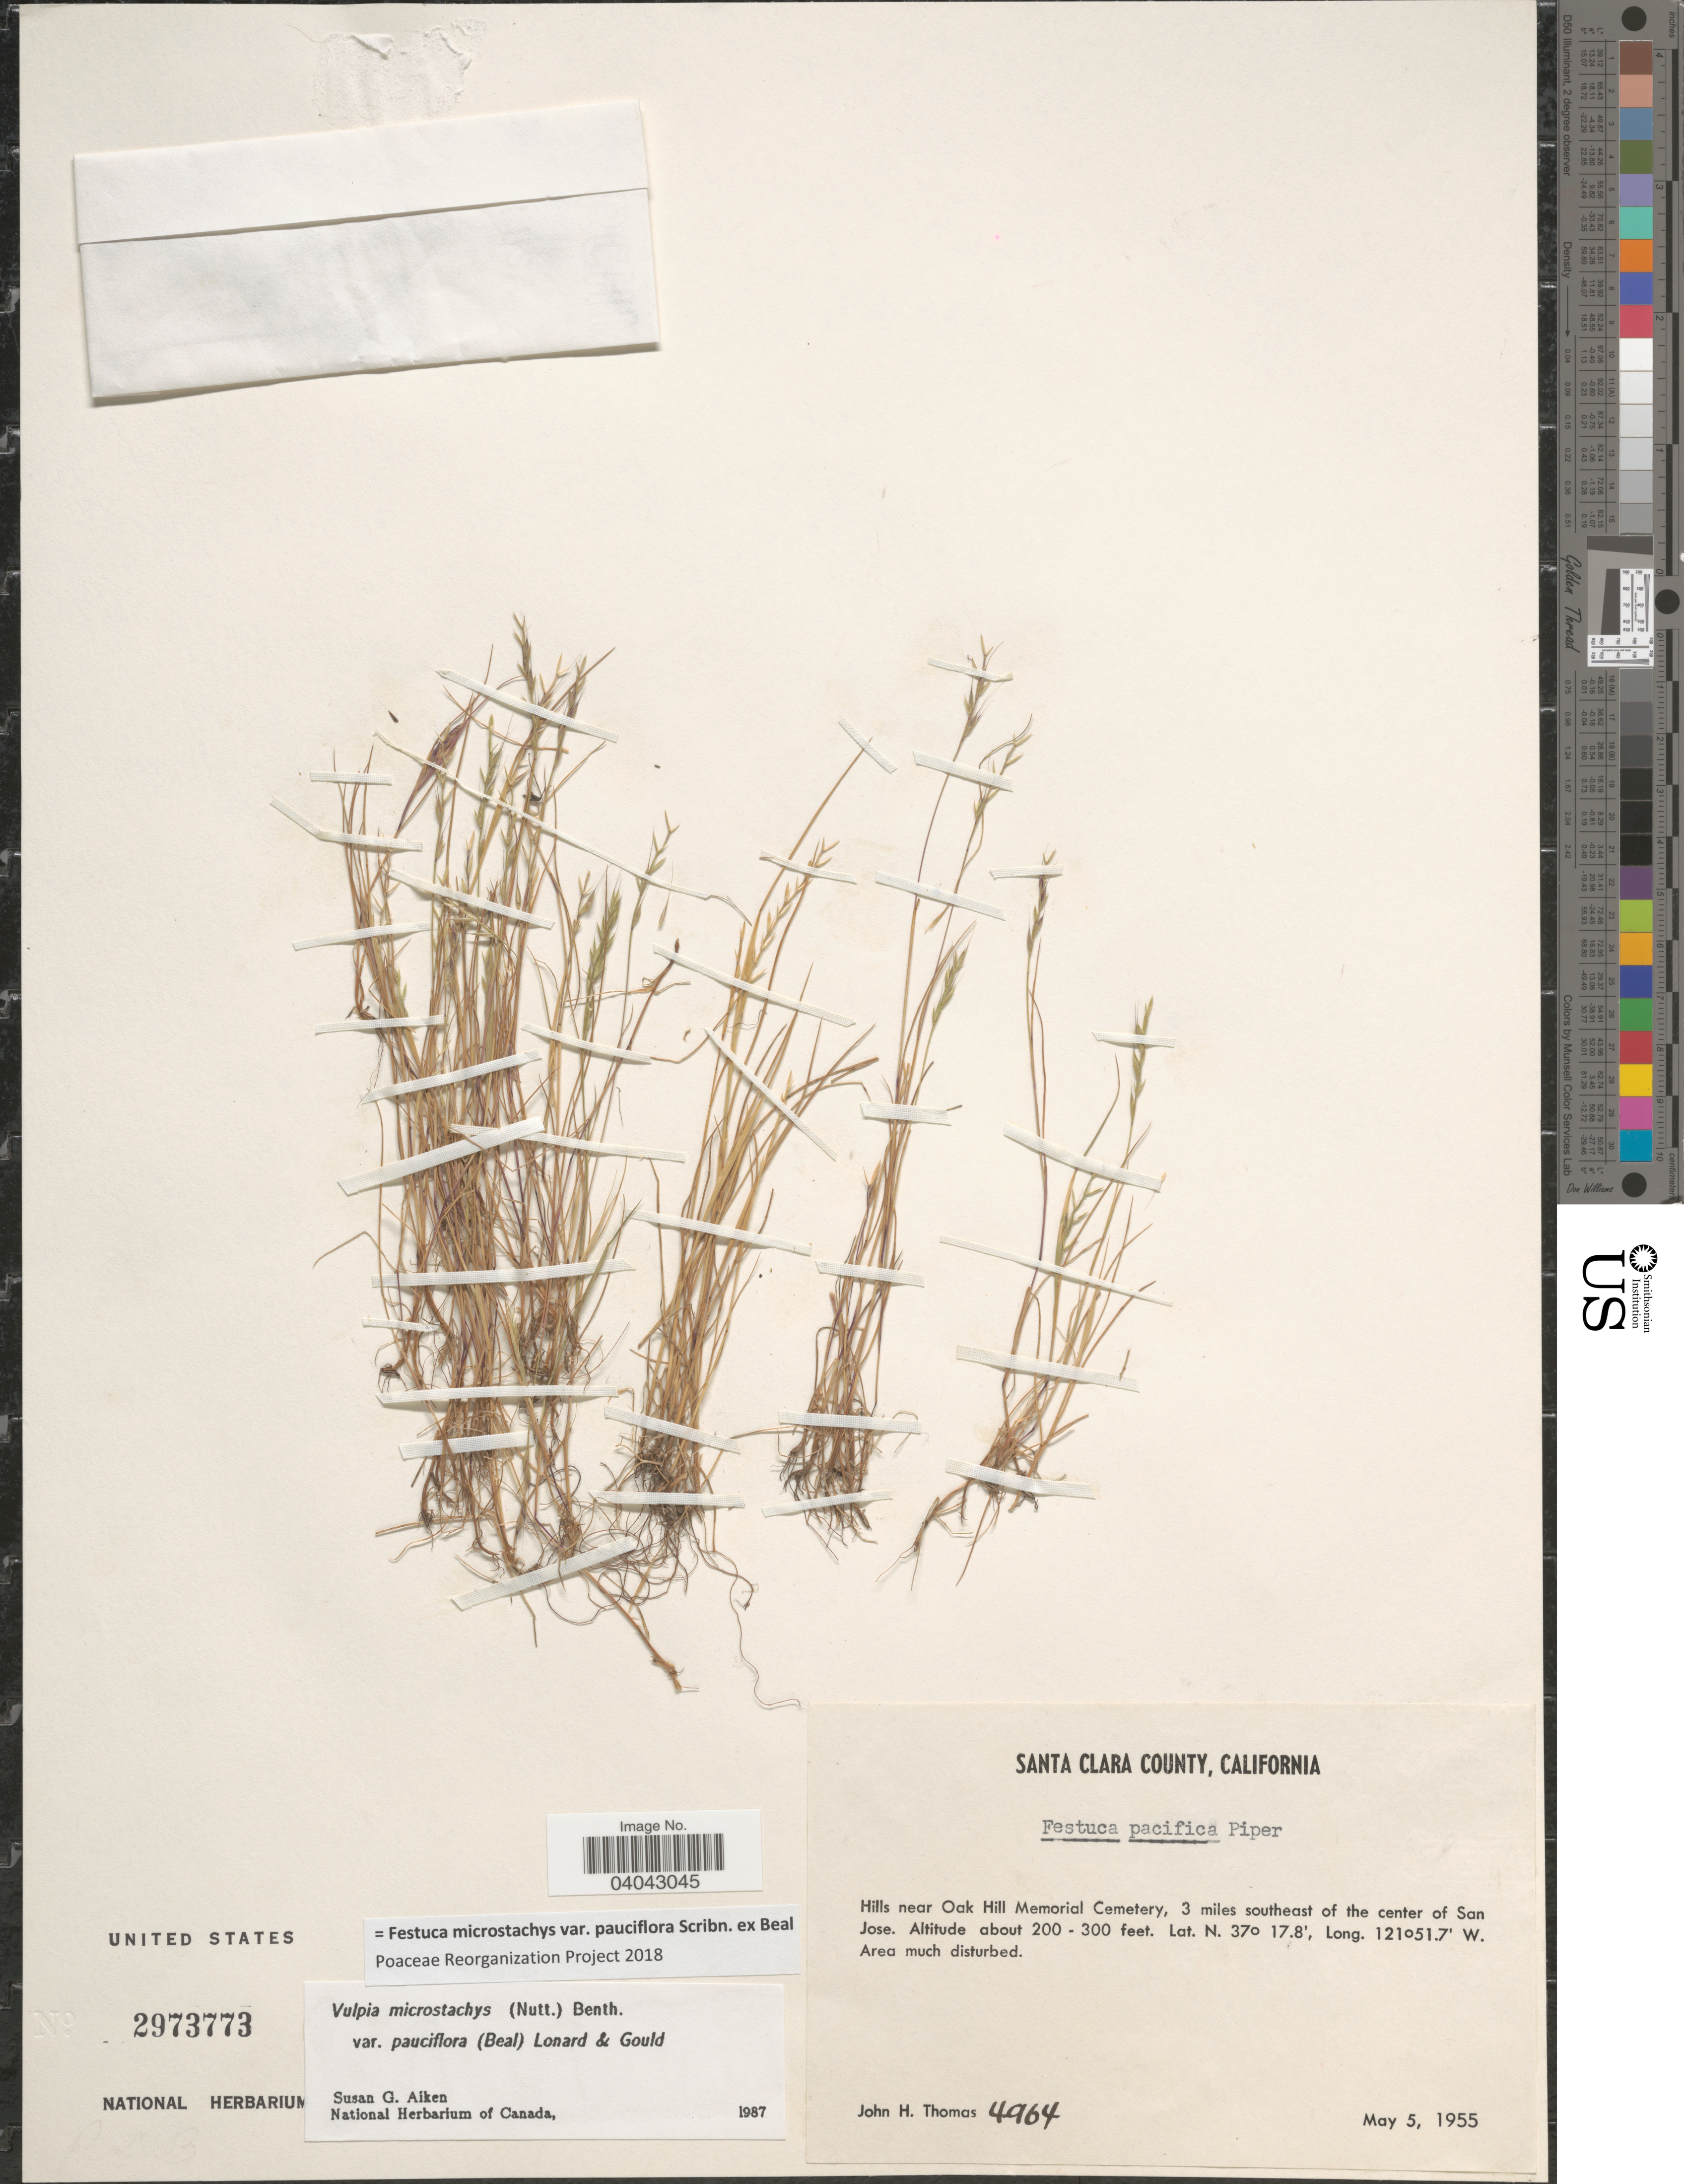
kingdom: Plantae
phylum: Tracheophyta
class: Liliopsida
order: Poales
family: Poaceae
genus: Festuca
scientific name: Festuca microstachys var. pauciflora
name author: Scribn. ex W.J. Beal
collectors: J. H. Thomas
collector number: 4964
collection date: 1955-05-05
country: United States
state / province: California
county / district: Santa Clara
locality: Santa Clara County. Hills near Oak Hill Memorial Cemetery, 3 miles southeast of the center of San Jose.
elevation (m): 61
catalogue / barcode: US 2973773